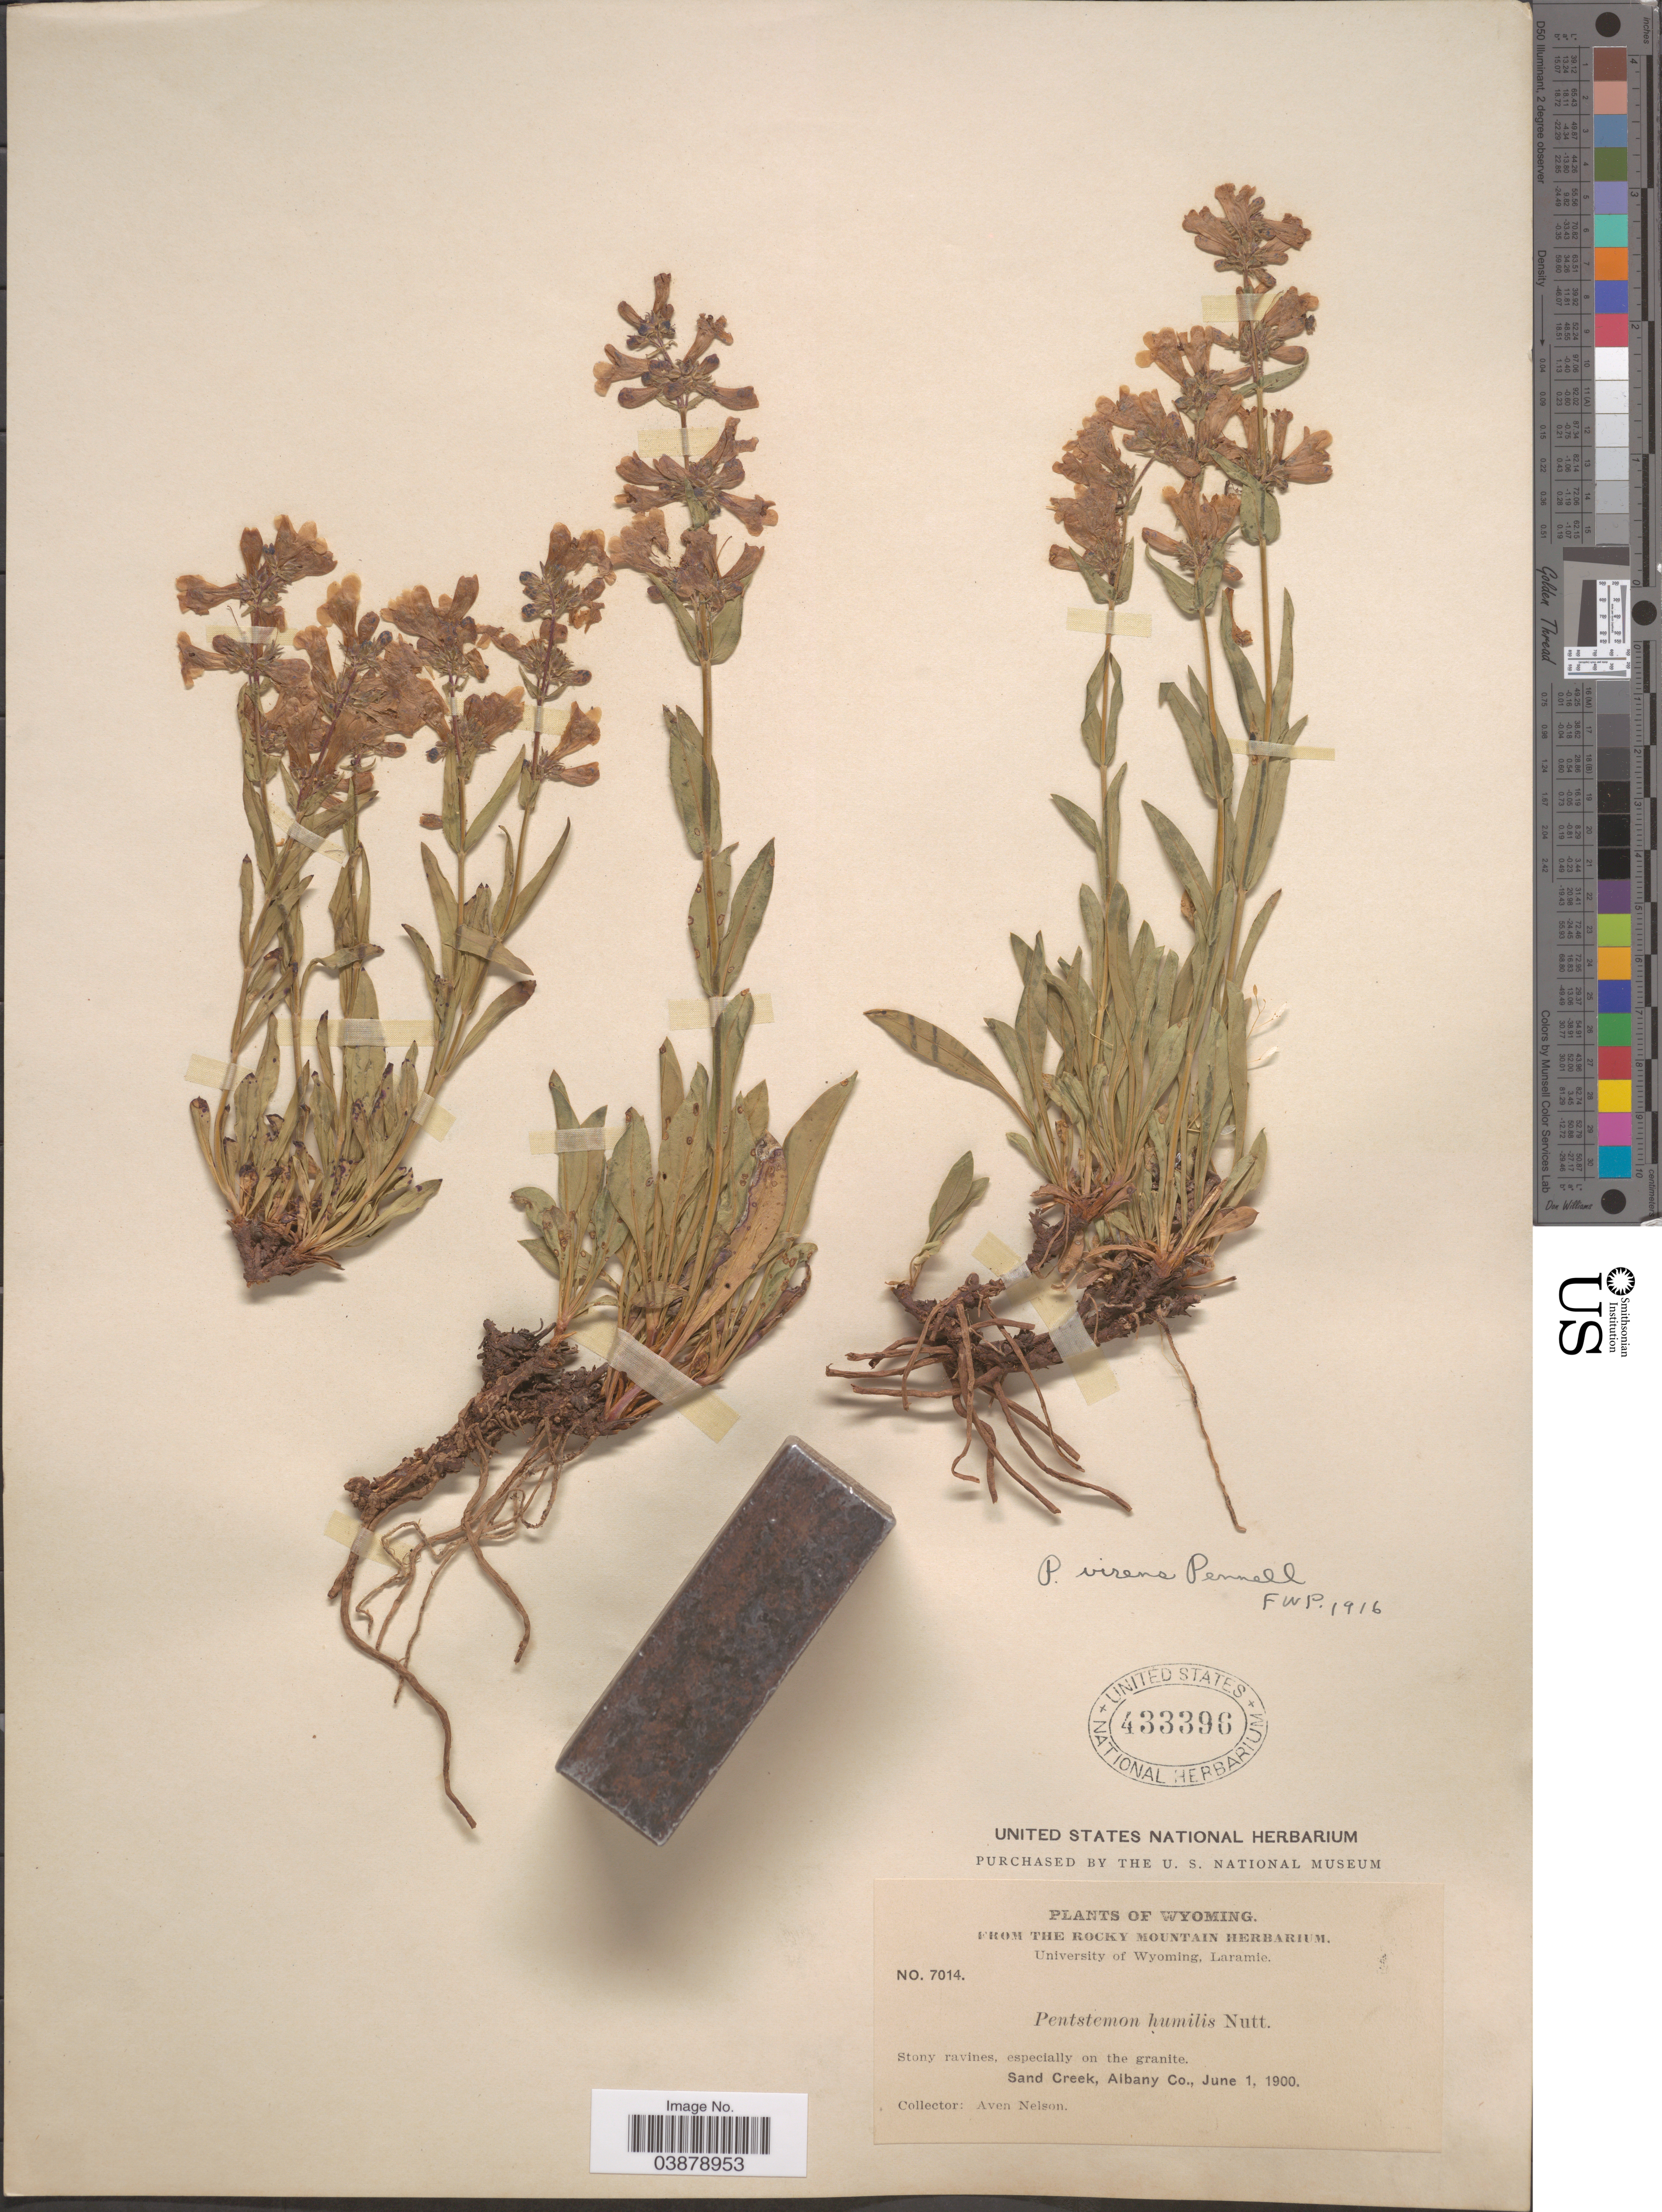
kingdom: Plantae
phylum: Tracheophyta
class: Magnoliopsida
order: Lamiales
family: Plantaginaceae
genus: Penstemon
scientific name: Penstemon virens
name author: Pennell ex Rydb.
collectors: A. Nelson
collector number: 7014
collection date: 1900-06-01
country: United States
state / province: Wyoming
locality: Sand Creek, Albany Co.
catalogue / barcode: US 433396